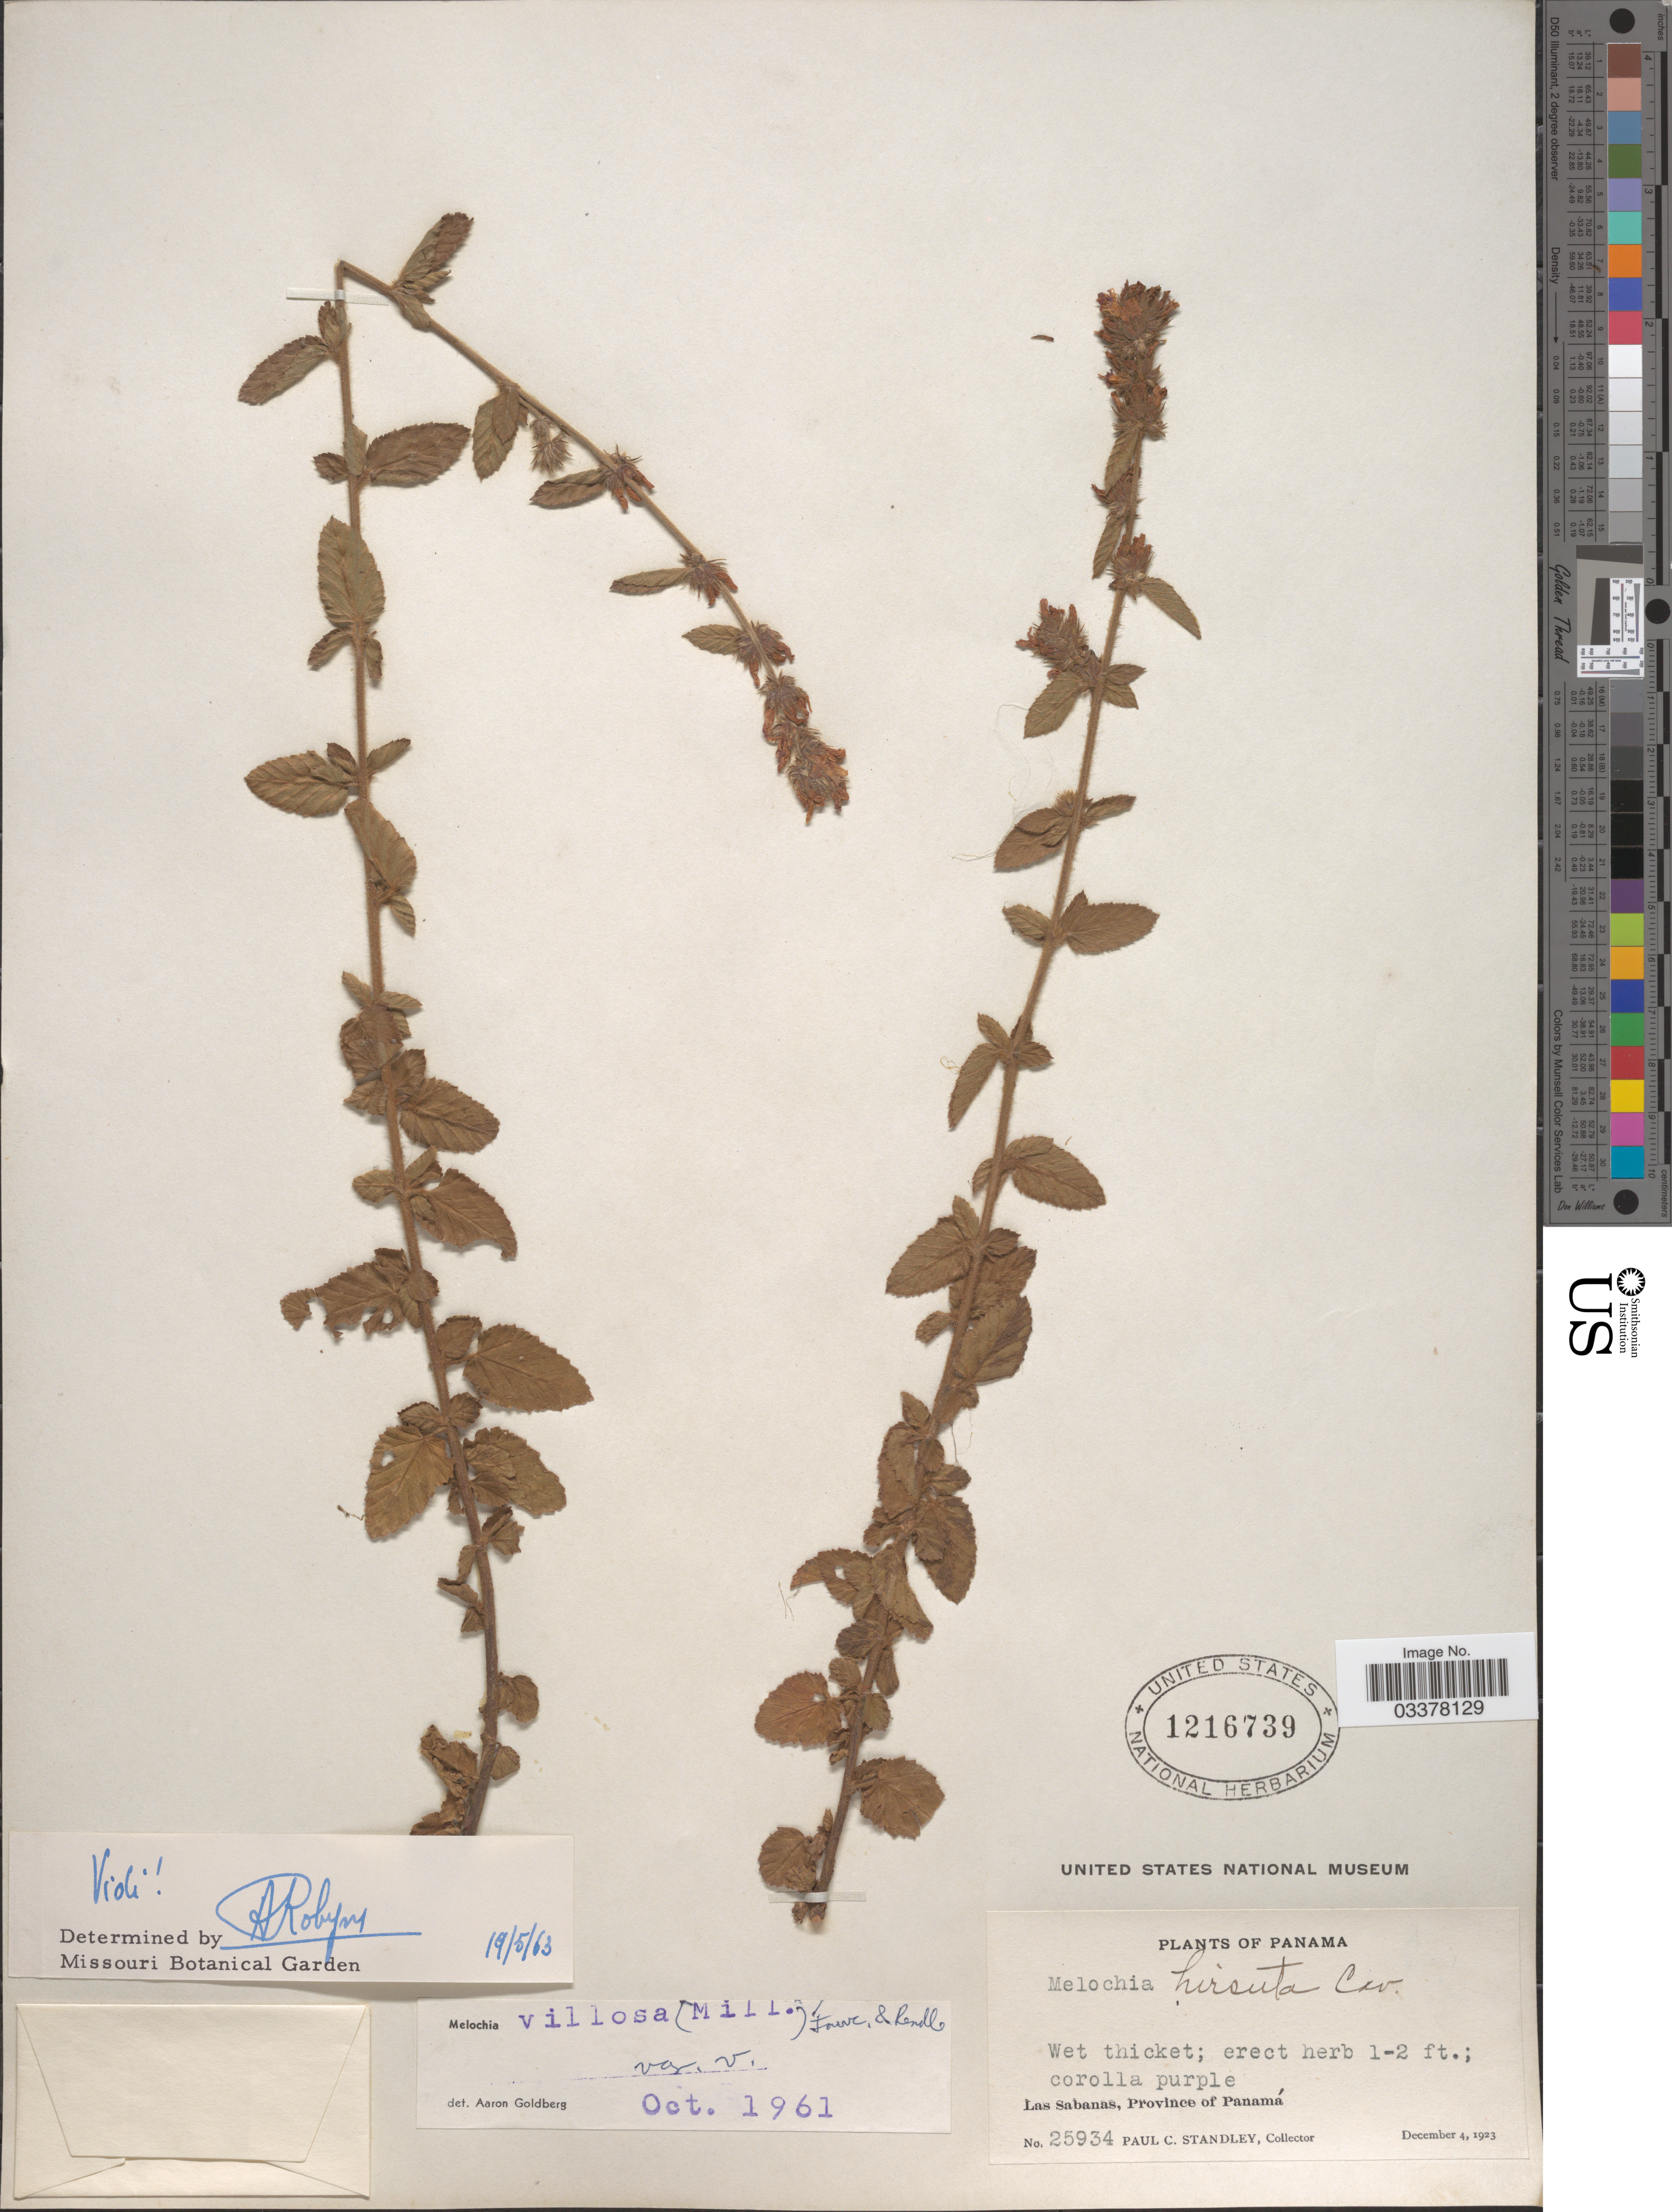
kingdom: Plantae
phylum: Tracheophyta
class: Magnoliopsida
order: Malvales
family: Malvaceae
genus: Melochia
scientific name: Melochia spicata var. spicata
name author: (L.) Fryxell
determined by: Dorr, L. J., (BOT), Smithsonian Institution - National Museum of Natural History (UNITED STATES)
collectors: P. C. Standley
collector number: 25934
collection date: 1923-12-04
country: Panama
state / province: Panamá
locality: Las Sabanas.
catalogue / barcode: US 1216739